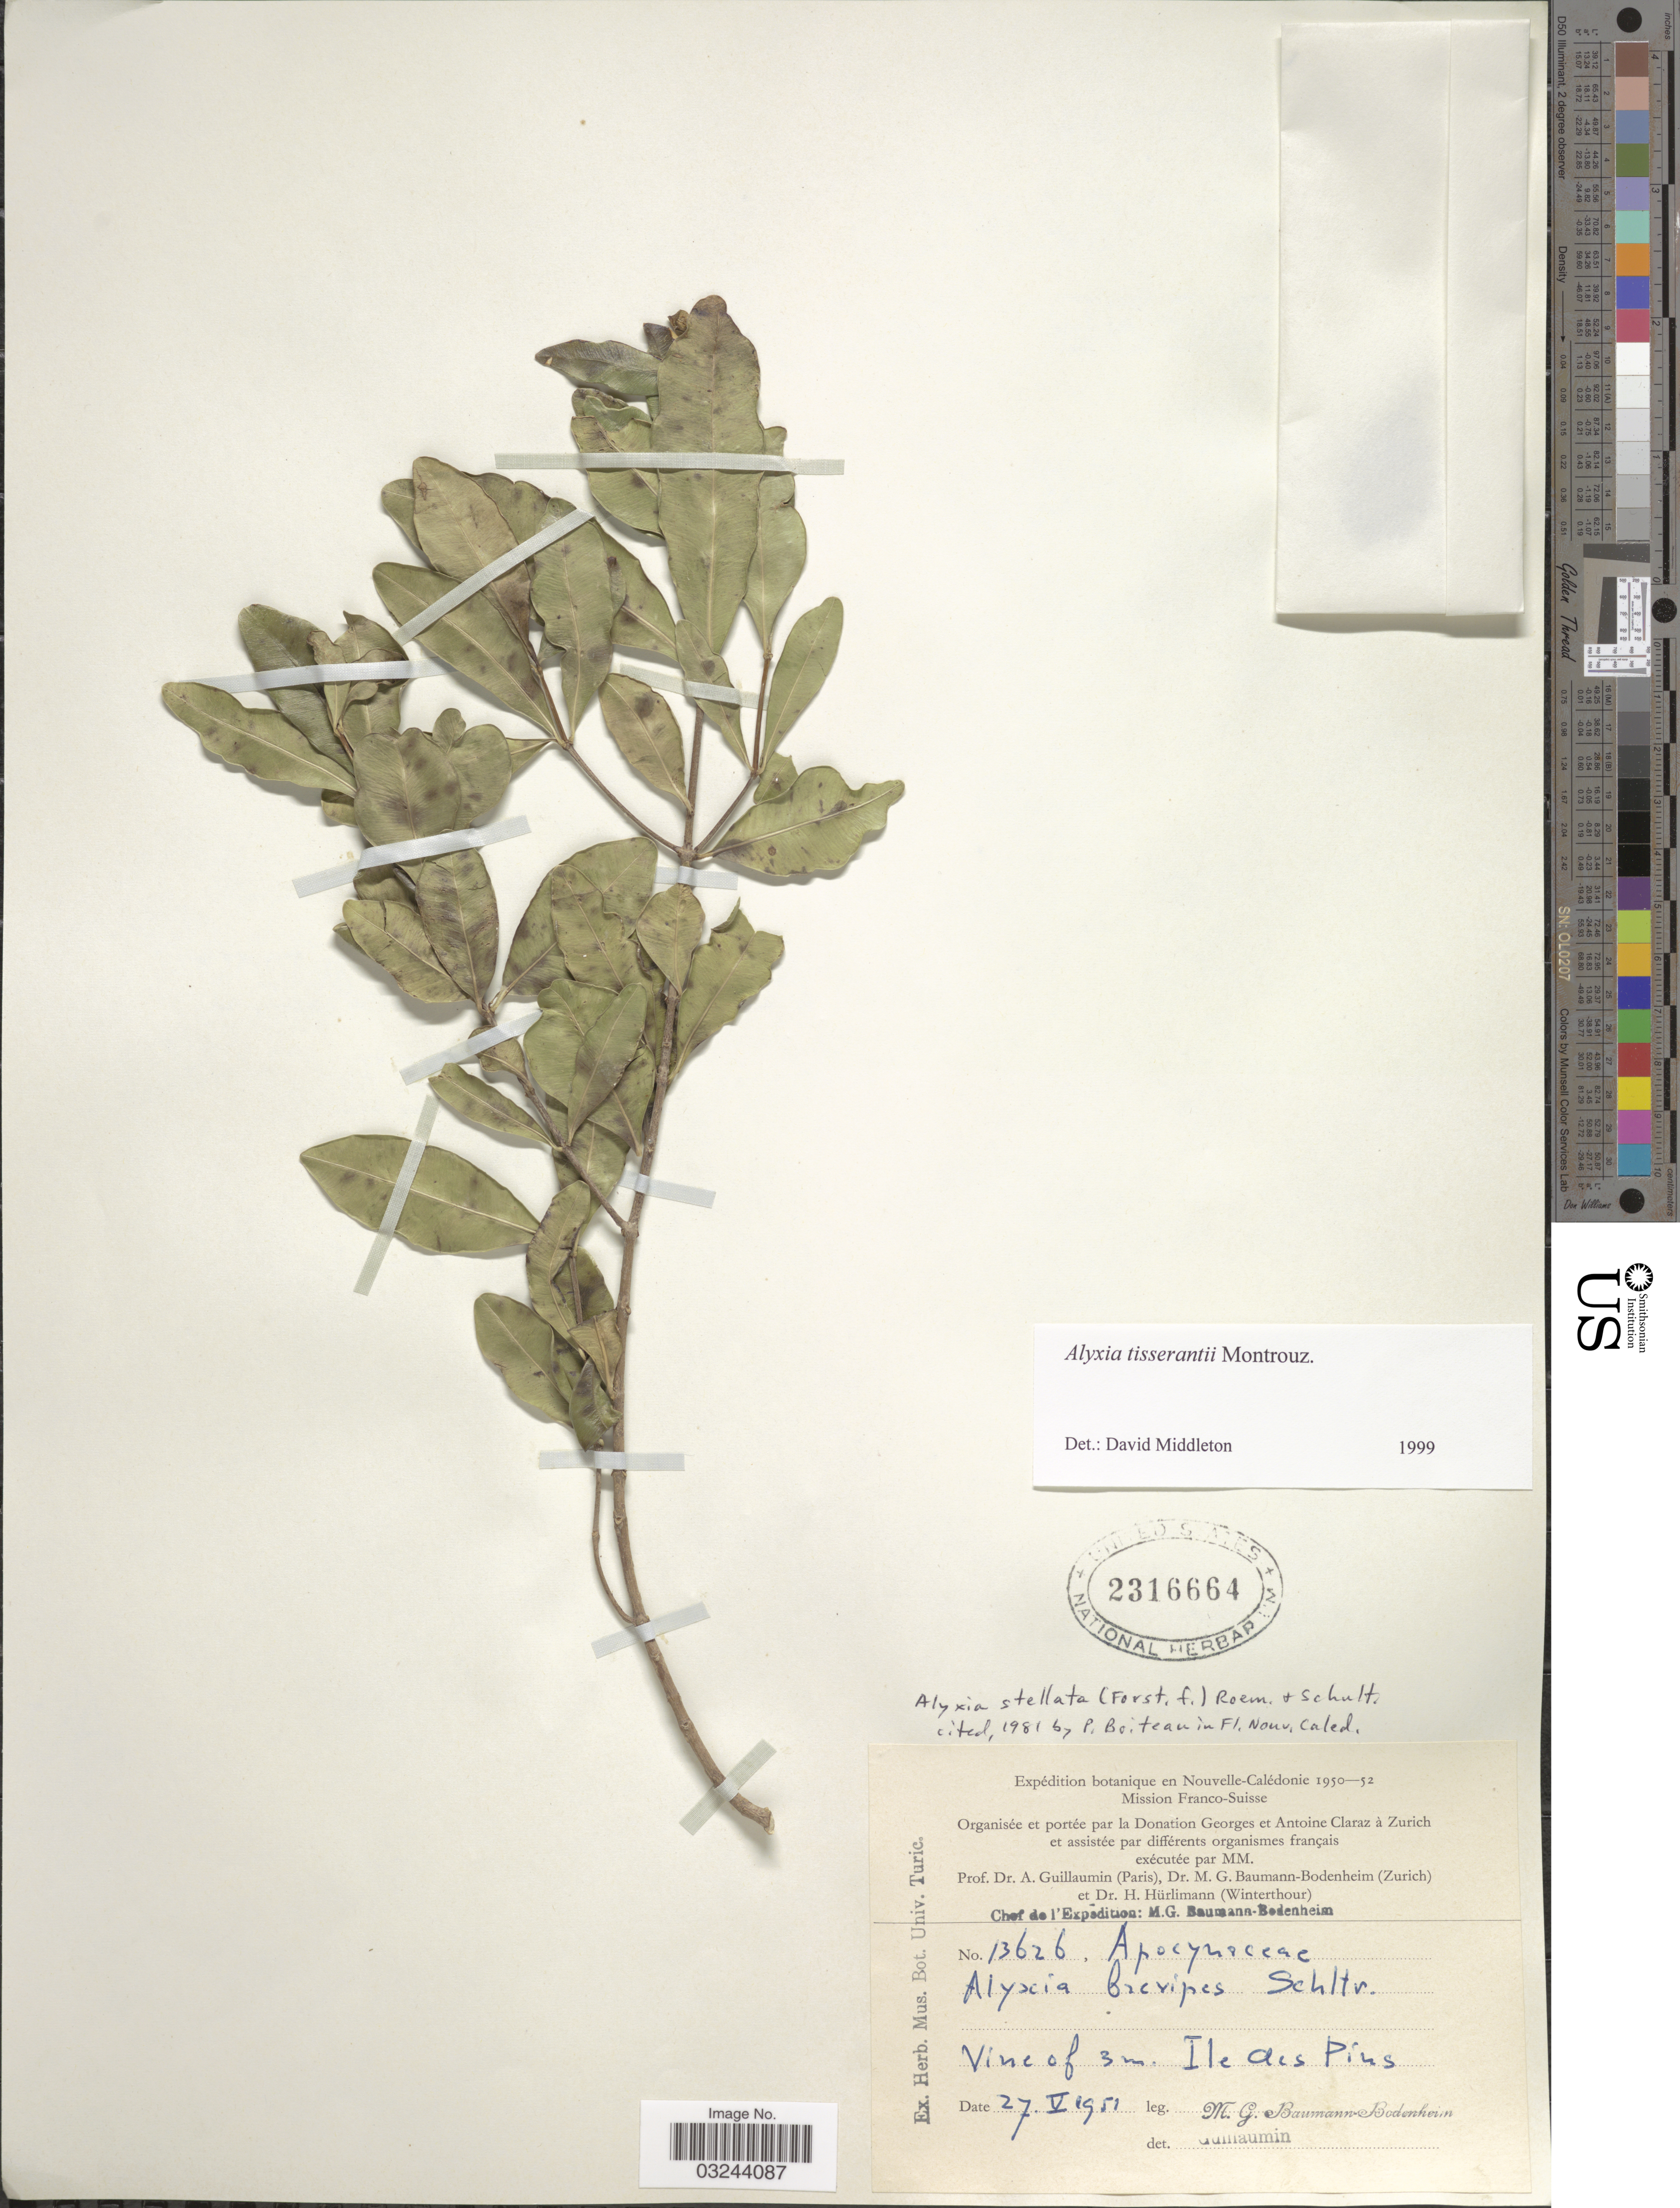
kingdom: Plantae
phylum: Tracheophyta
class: Magnoliopsida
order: Gentianales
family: Apocynaceae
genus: Alyxia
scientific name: Alyxia tisserantii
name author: Montrouz.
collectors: M. G. Baumann-Bodenheim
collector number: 13626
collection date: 1951-05-27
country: New Caledonia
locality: Ile des Pius.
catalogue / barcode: US 2316664